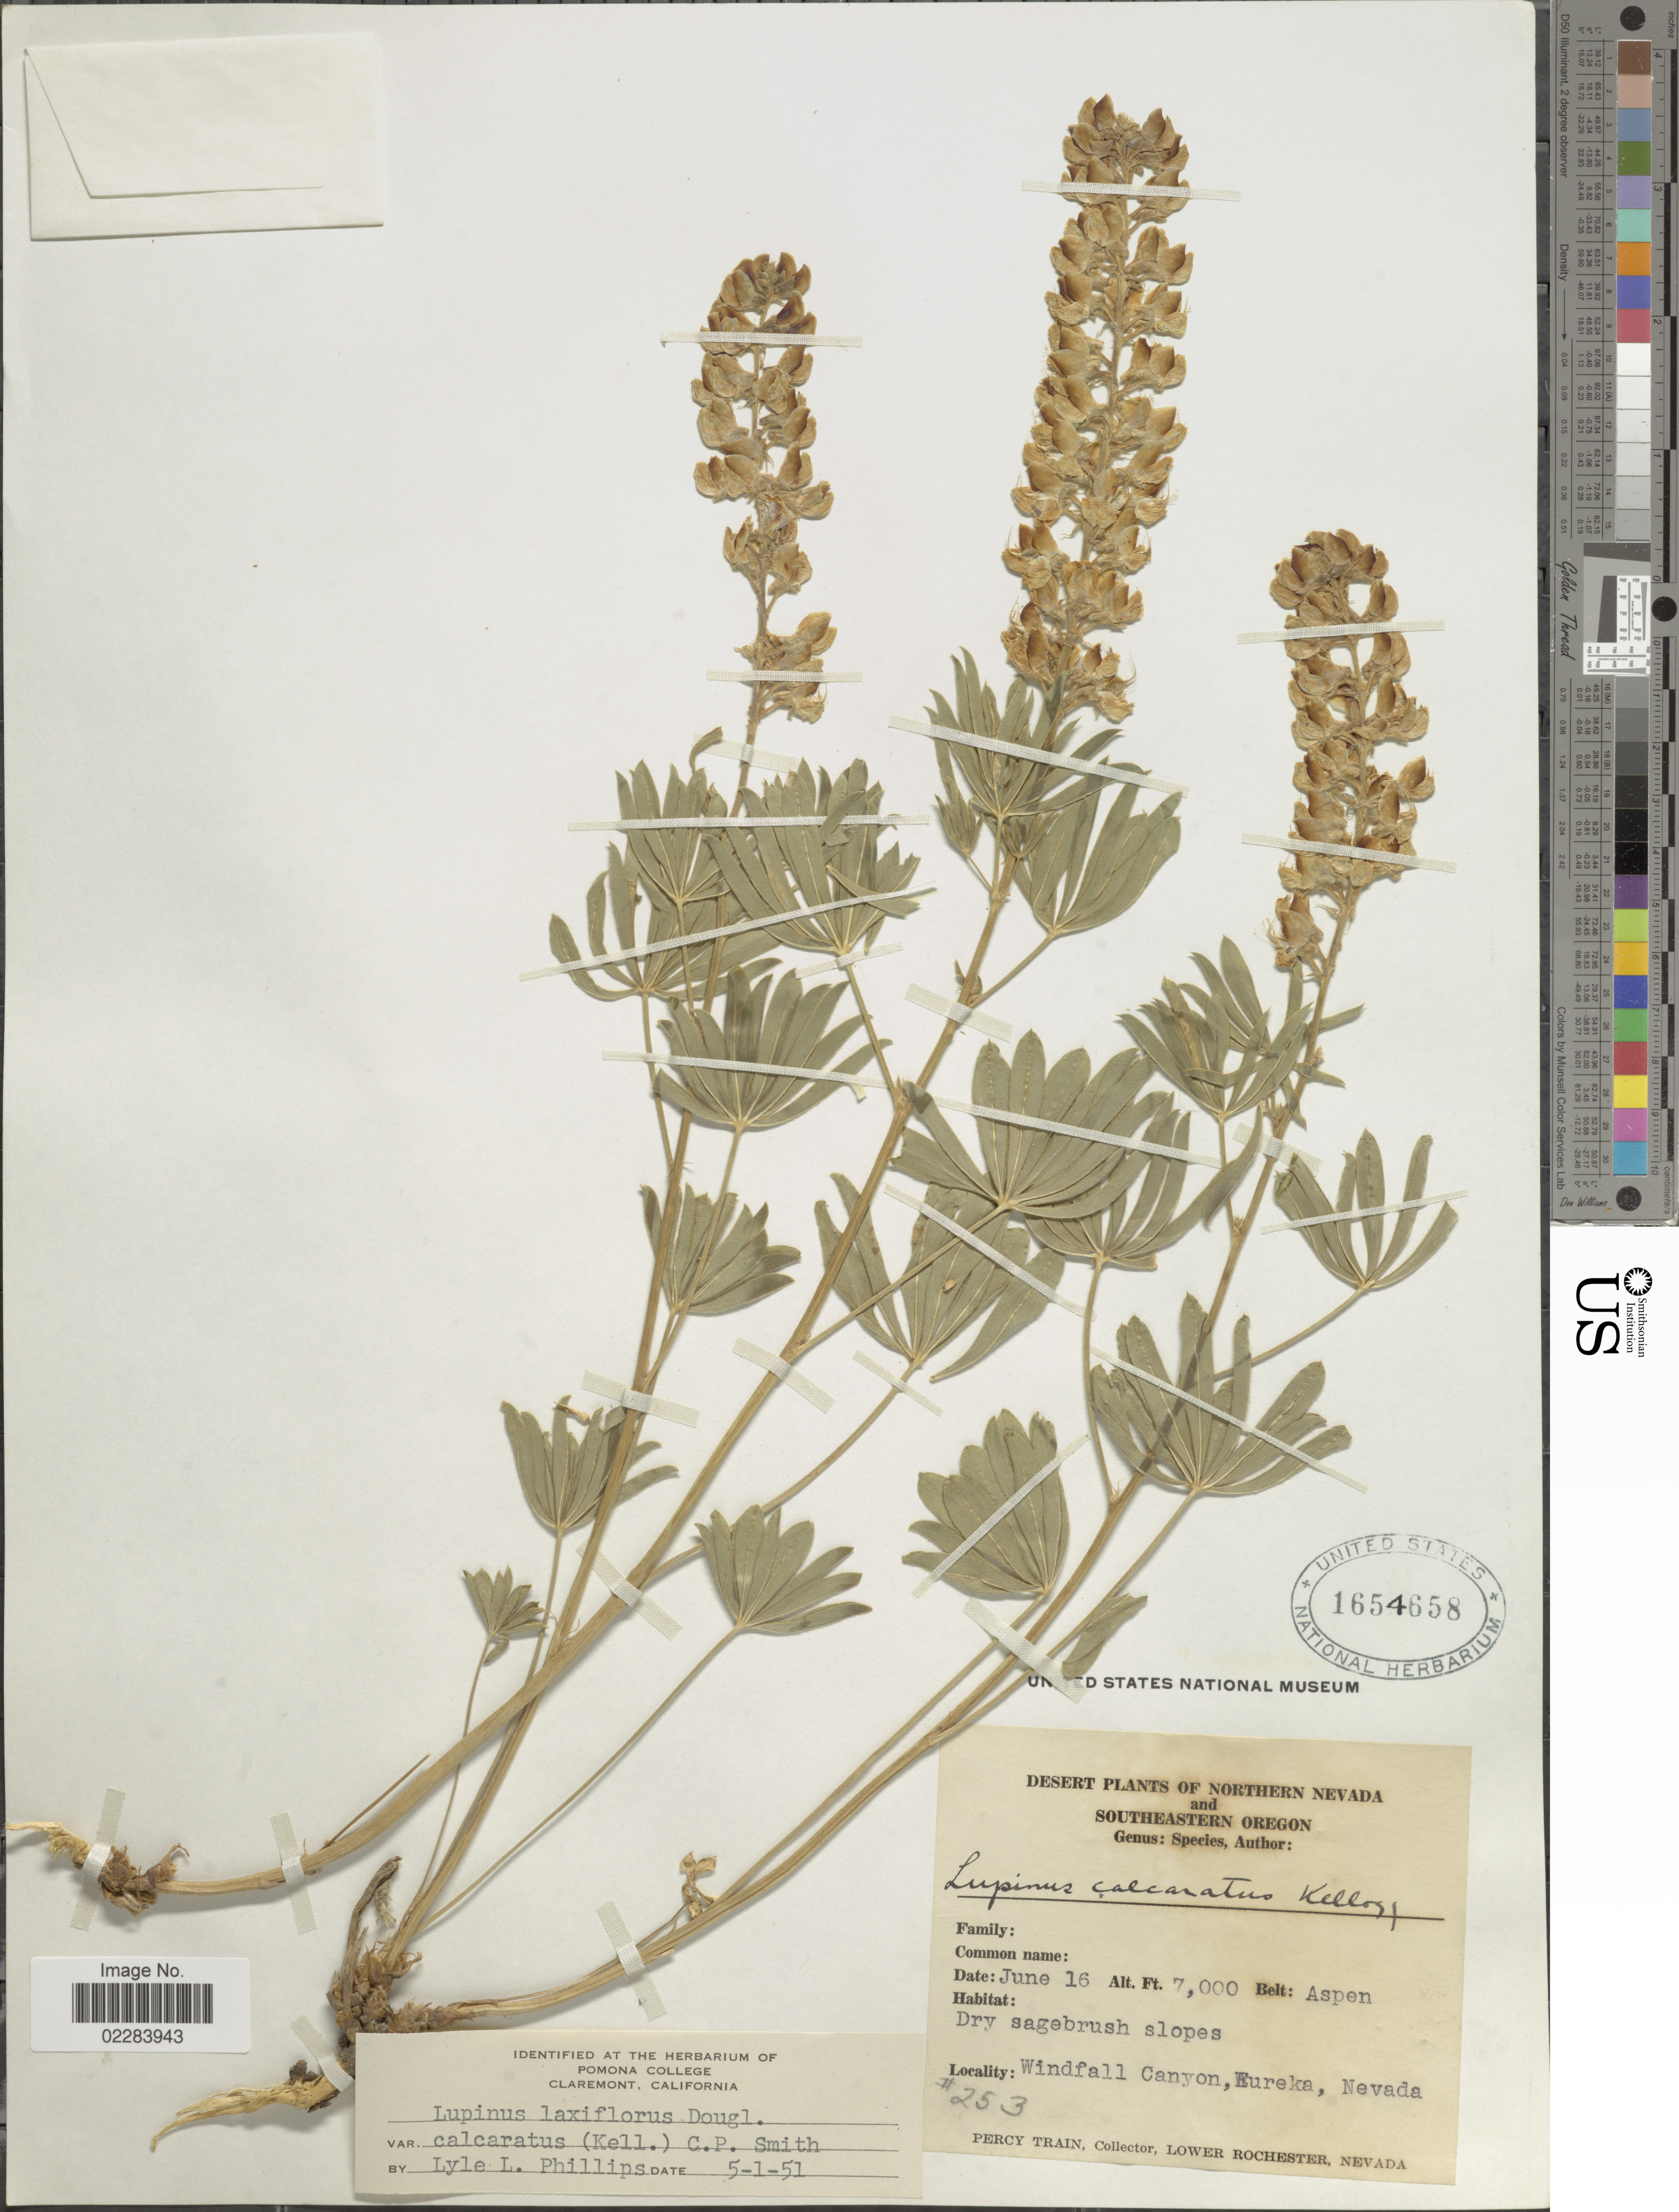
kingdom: Plantae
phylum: Tracheophyta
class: Magnoliopsida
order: Fabales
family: Fabaceae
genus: Lupinus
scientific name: Lupinus arbustus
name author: Lindl.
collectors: P. Train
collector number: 253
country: United States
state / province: Nevada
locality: Windfall Canyon, Eureka.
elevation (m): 2134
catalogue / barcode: US 1654658